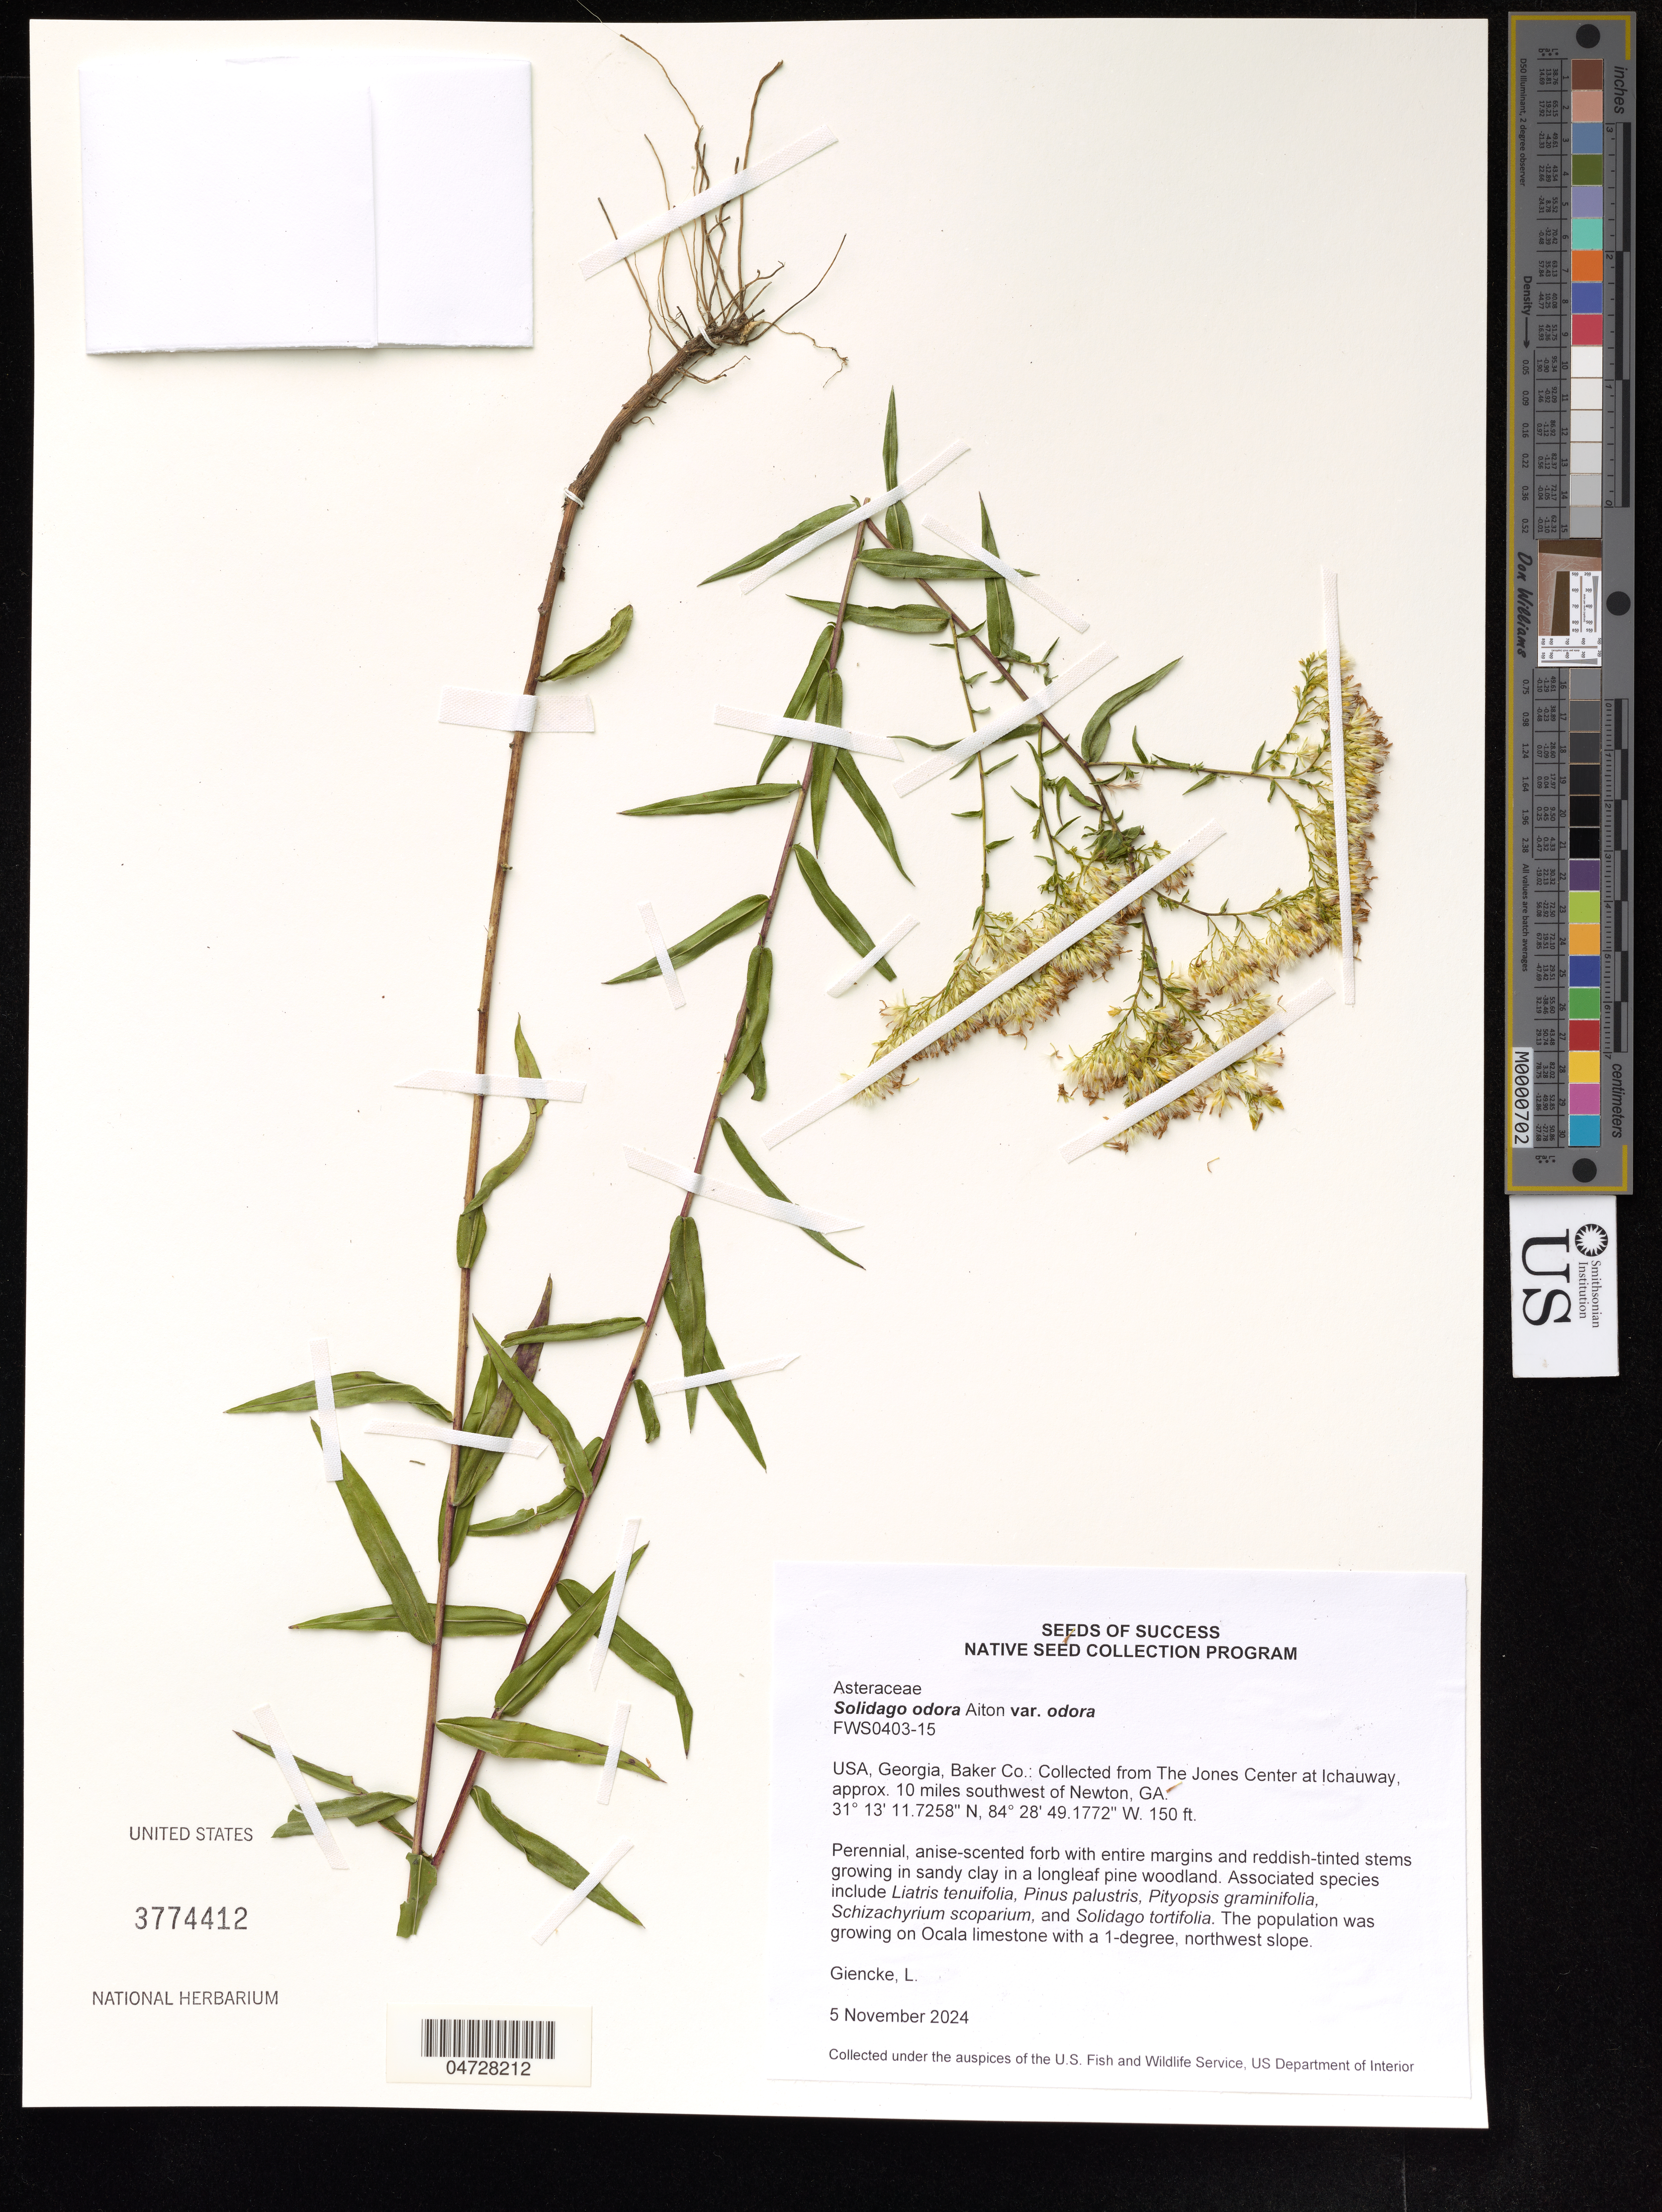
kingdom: Plantae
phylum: Tracheophyta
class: Magnoliopsida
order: Asterales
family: Asteraceae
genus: Solidago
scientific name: Solidago odora var. odora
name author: Aiton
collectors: L. Giencke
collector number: FWS0403-15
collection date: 2024-11-05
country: United States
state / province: Georgia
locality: Baker Co.: Collected from The Jones Center at Ichauway, approx. 10 miles southwest of Newton.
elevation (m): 46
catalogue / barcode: US 3774412